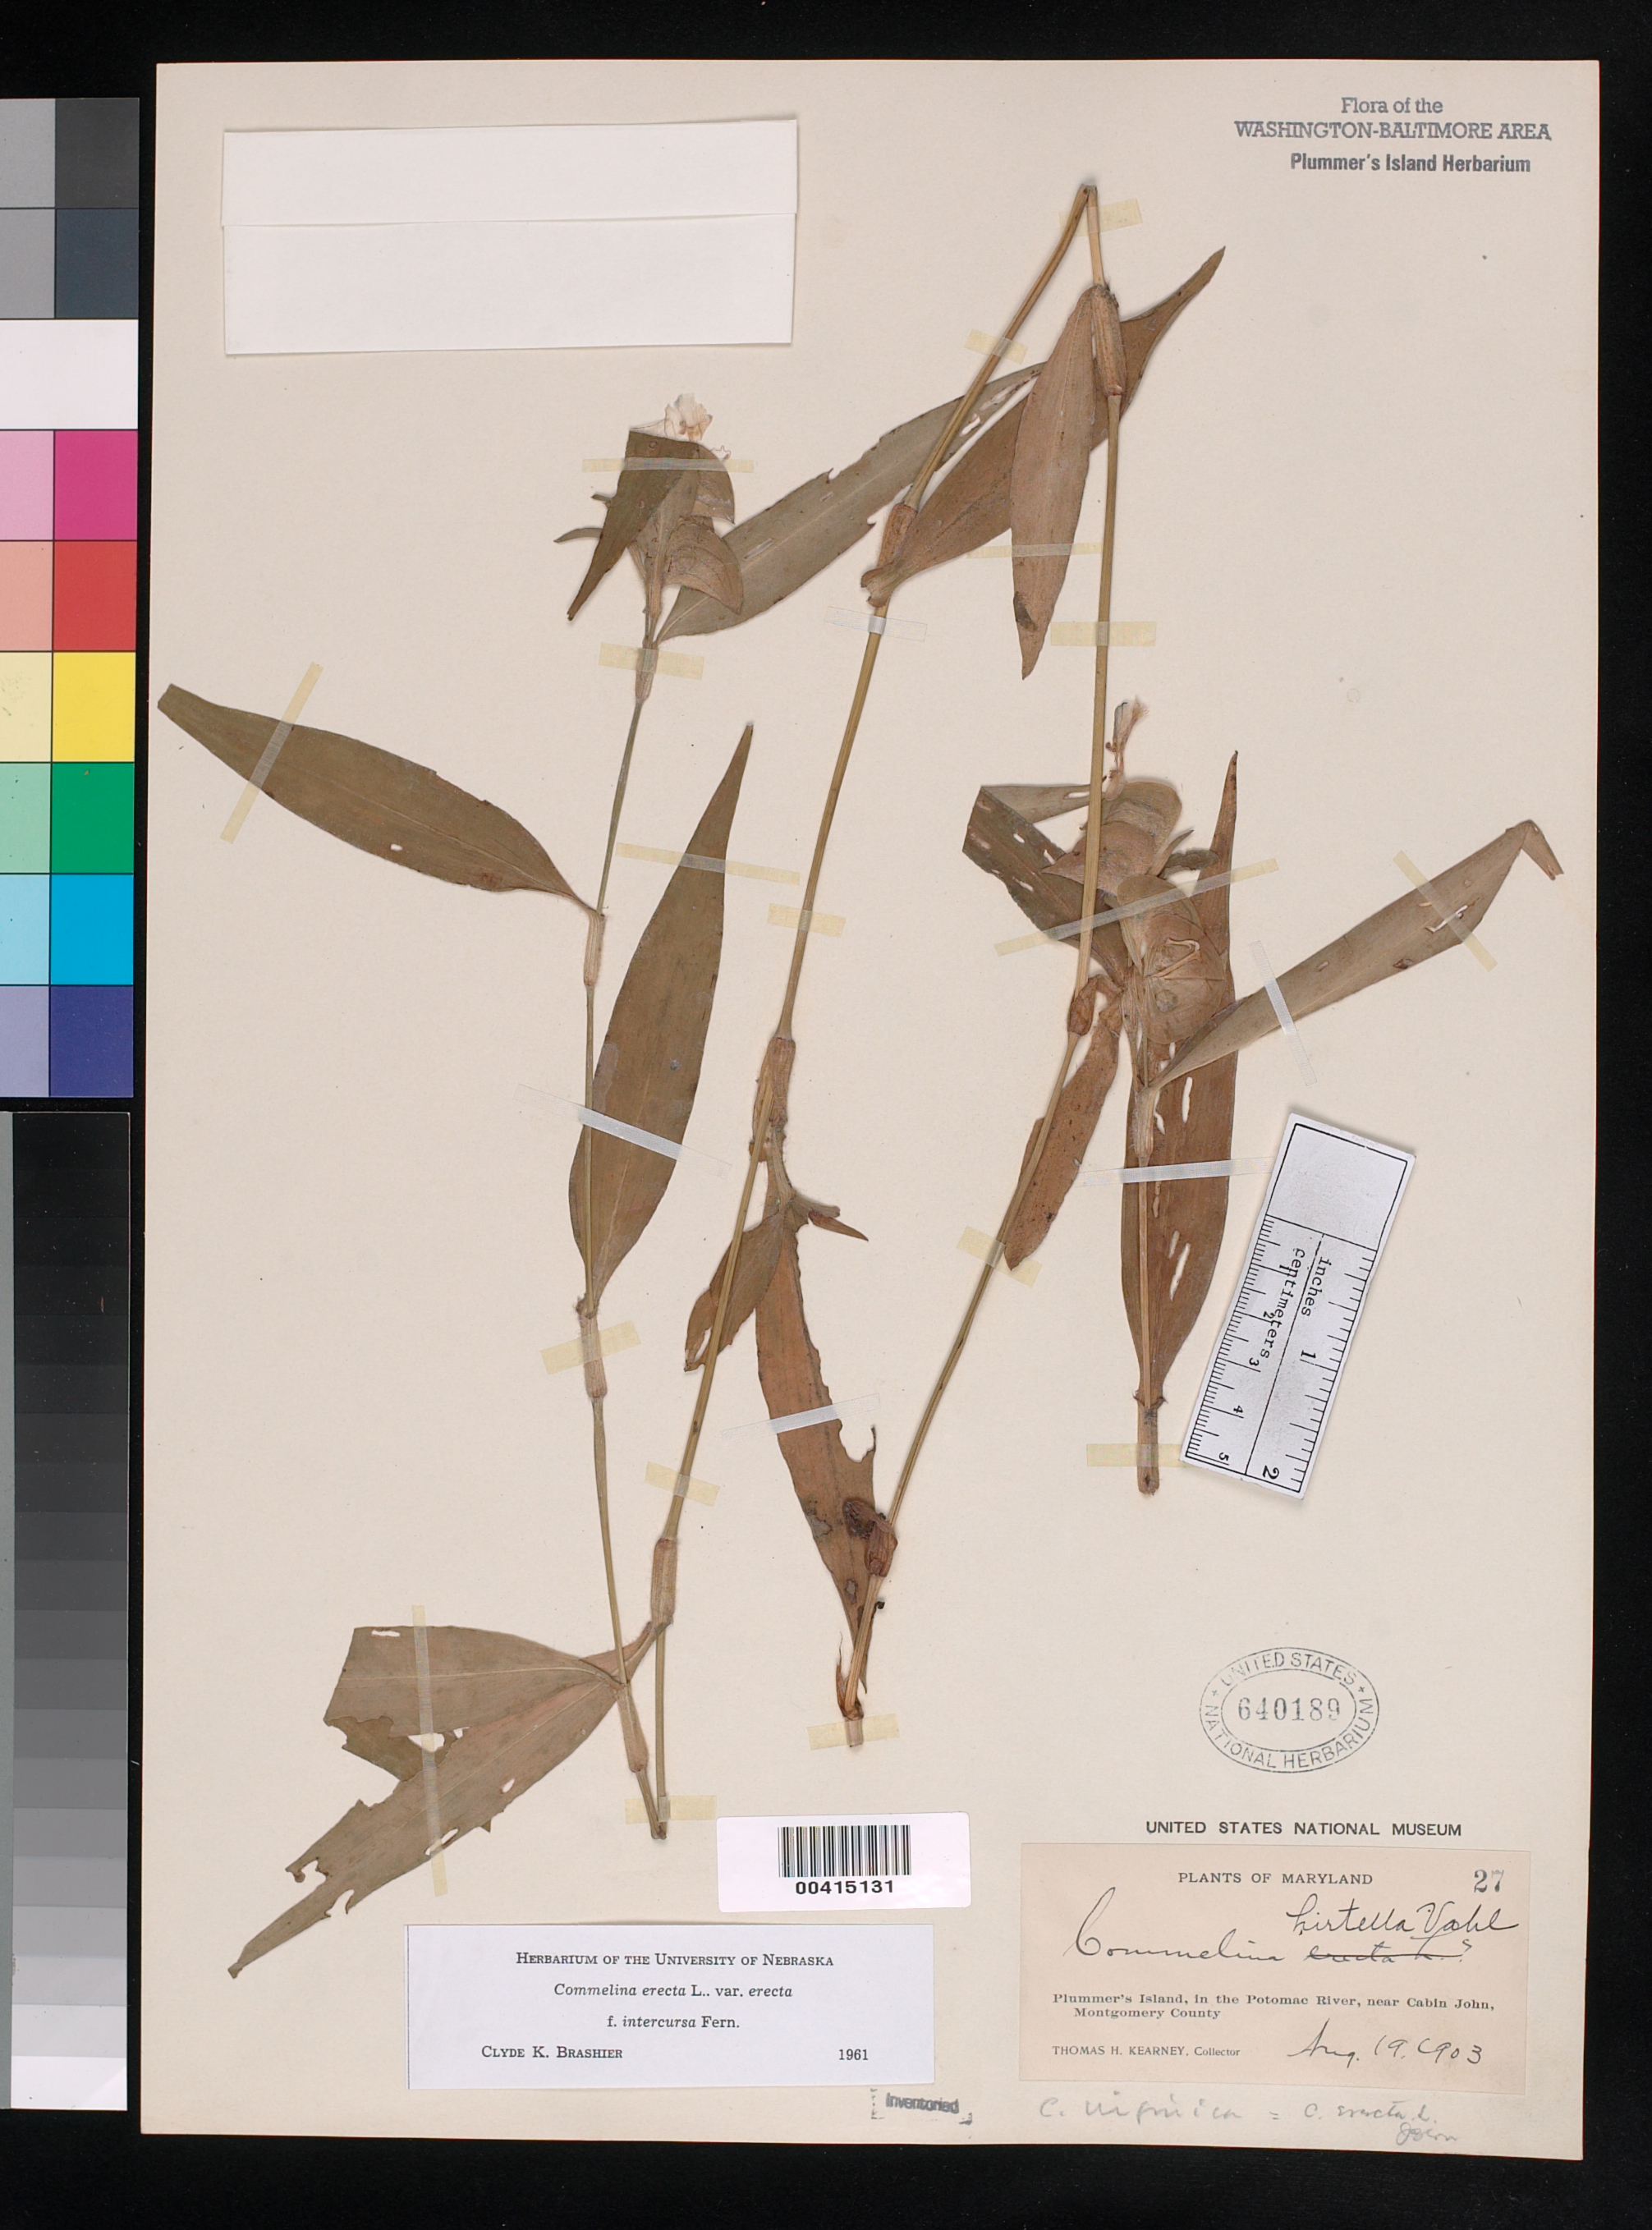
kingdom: Plantae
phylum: Tracheophyta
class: Liliopsida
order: Commelinales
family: Commelinaceae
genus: Commelina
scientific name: Commelina erecta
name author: L.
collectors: T. H. Kearney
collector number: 27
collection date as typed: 19 Aug 1903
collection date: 1903-08-19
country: United States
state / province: Maryland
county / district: Montgomery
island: Plummers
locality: Plummer's Island C. & O. Canal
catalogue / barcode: US 640189